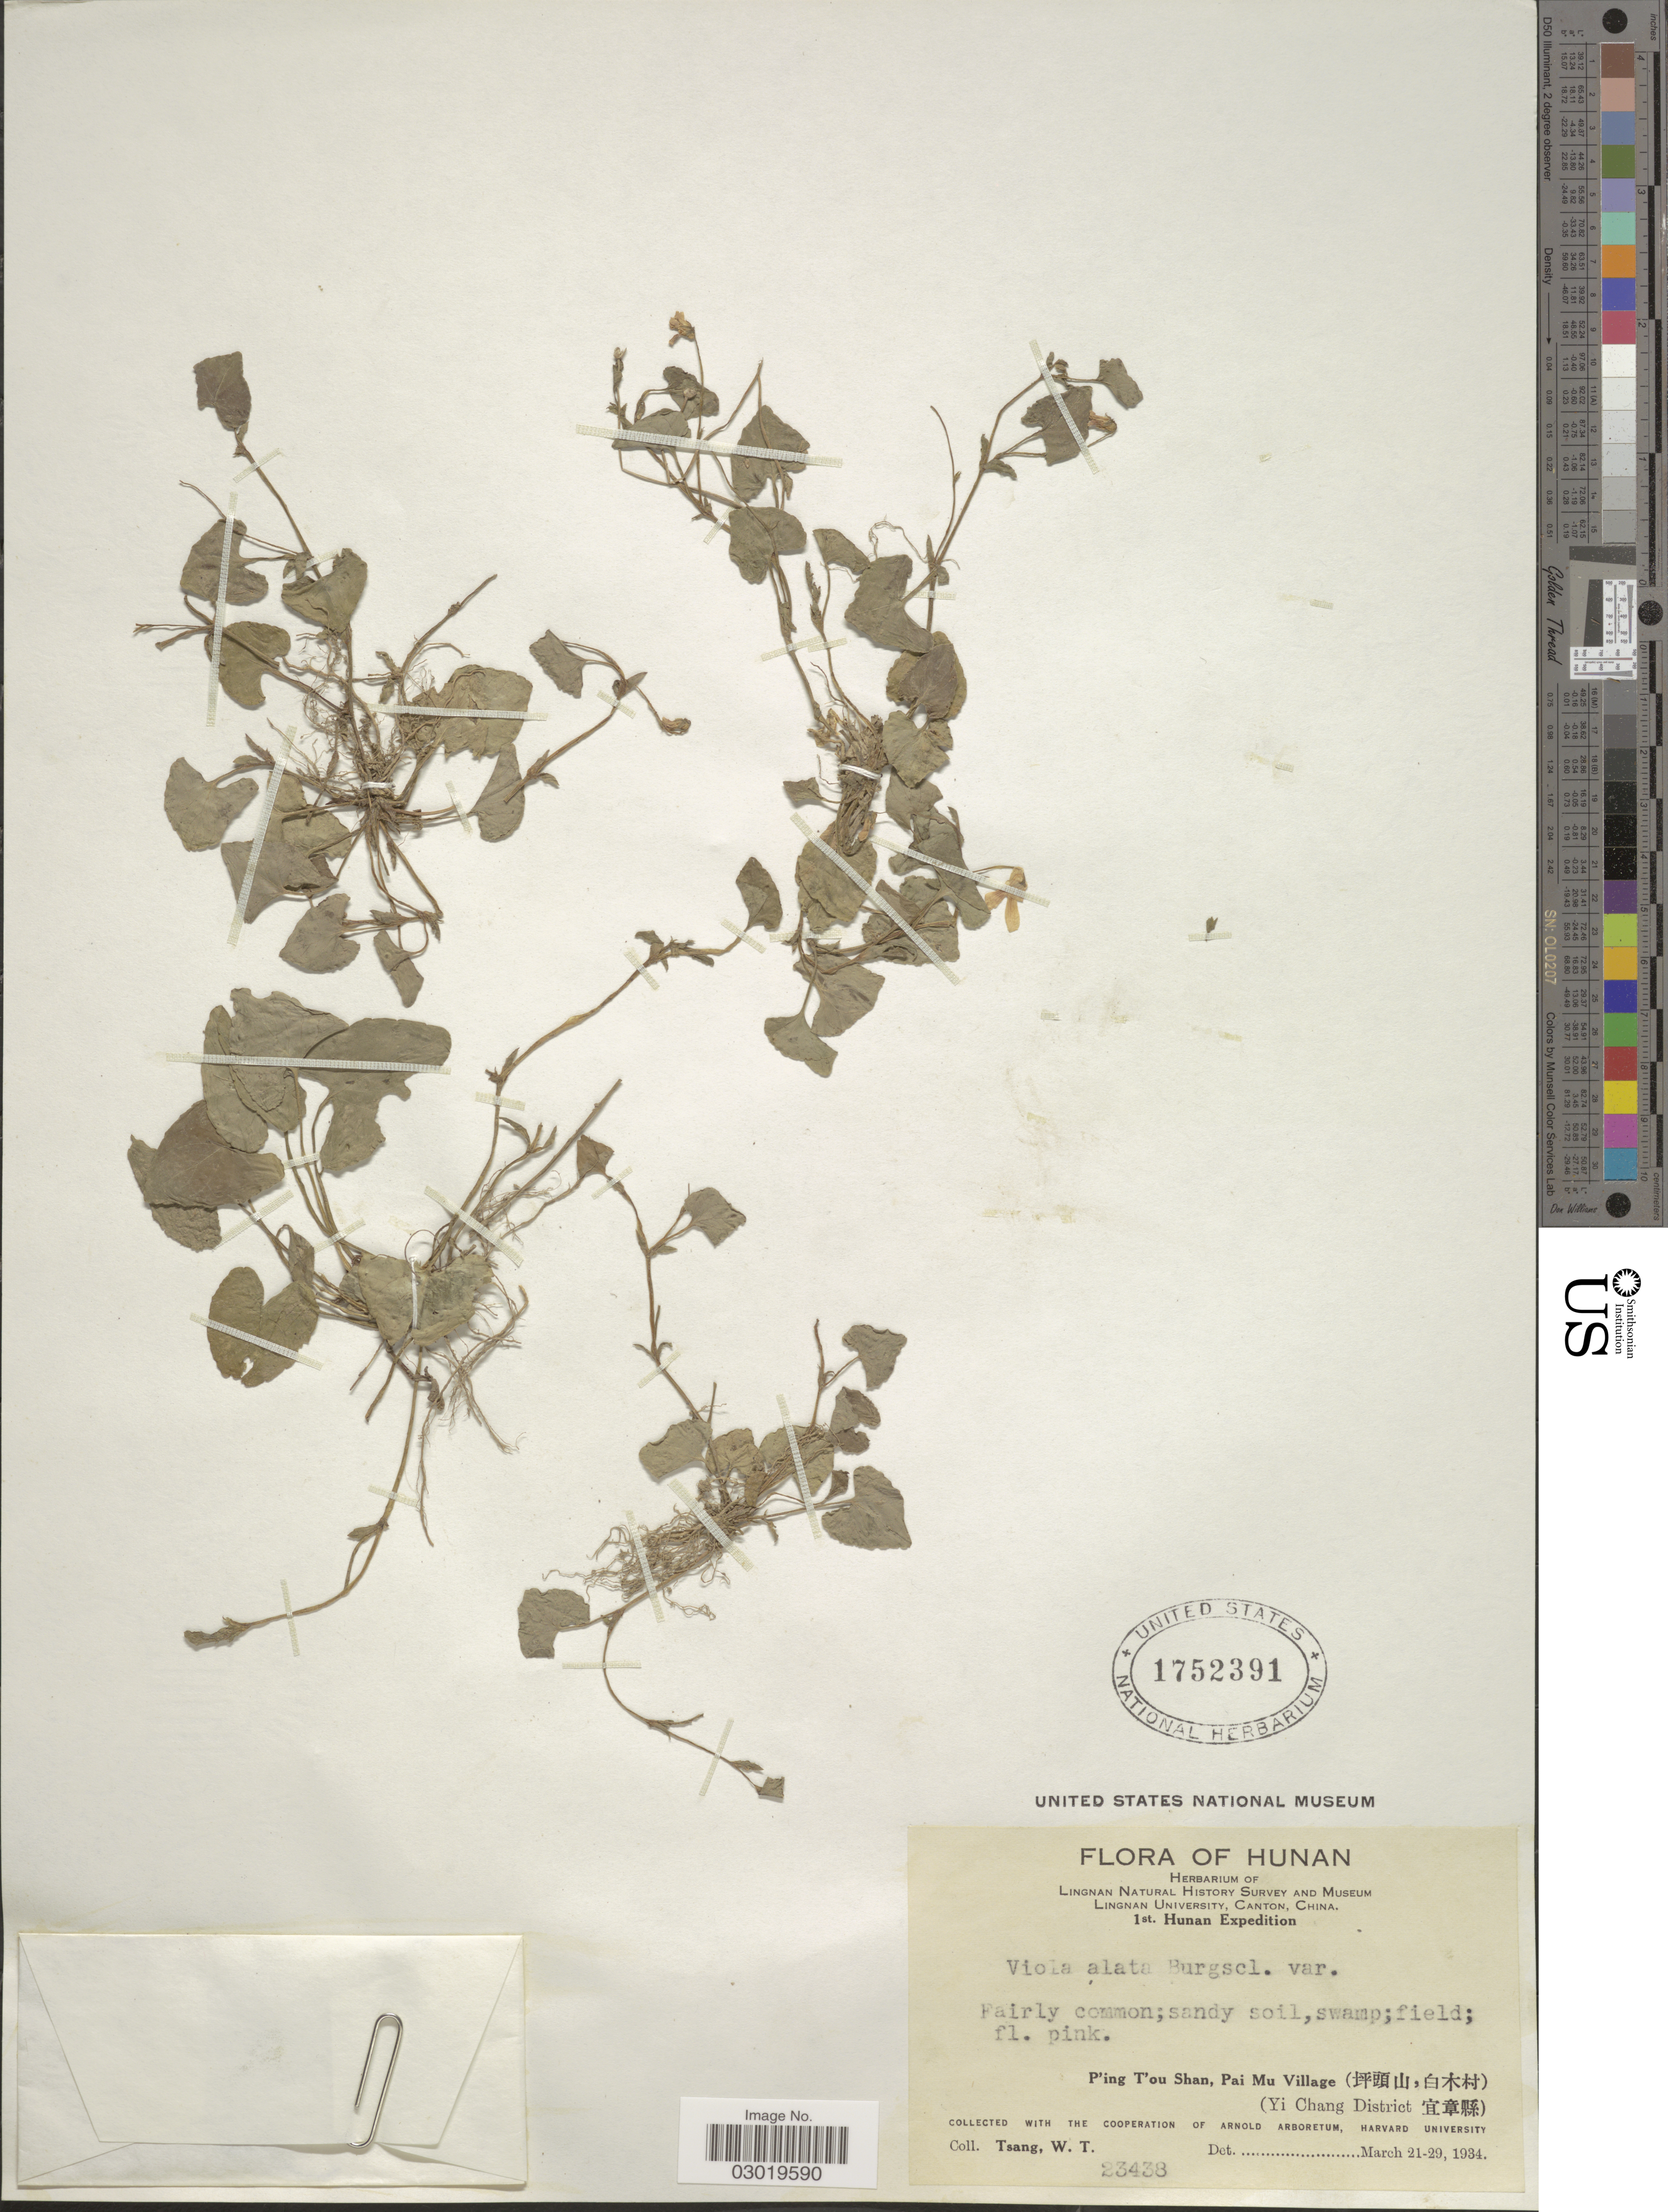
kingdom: Plantae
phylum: Tracheophyta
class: Magnoliopsida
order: Malpighiales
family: Violaceae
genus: Viola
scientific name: Viola alata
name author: Burgersd.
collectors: W. T. Tsang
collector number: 23438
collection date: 1934-03-21/1934-03-29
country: China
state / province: Hunan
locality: P'ing T'ou Shan, Pai Mu Village (X), (Yi Chang District X).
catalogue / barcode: US 1752391